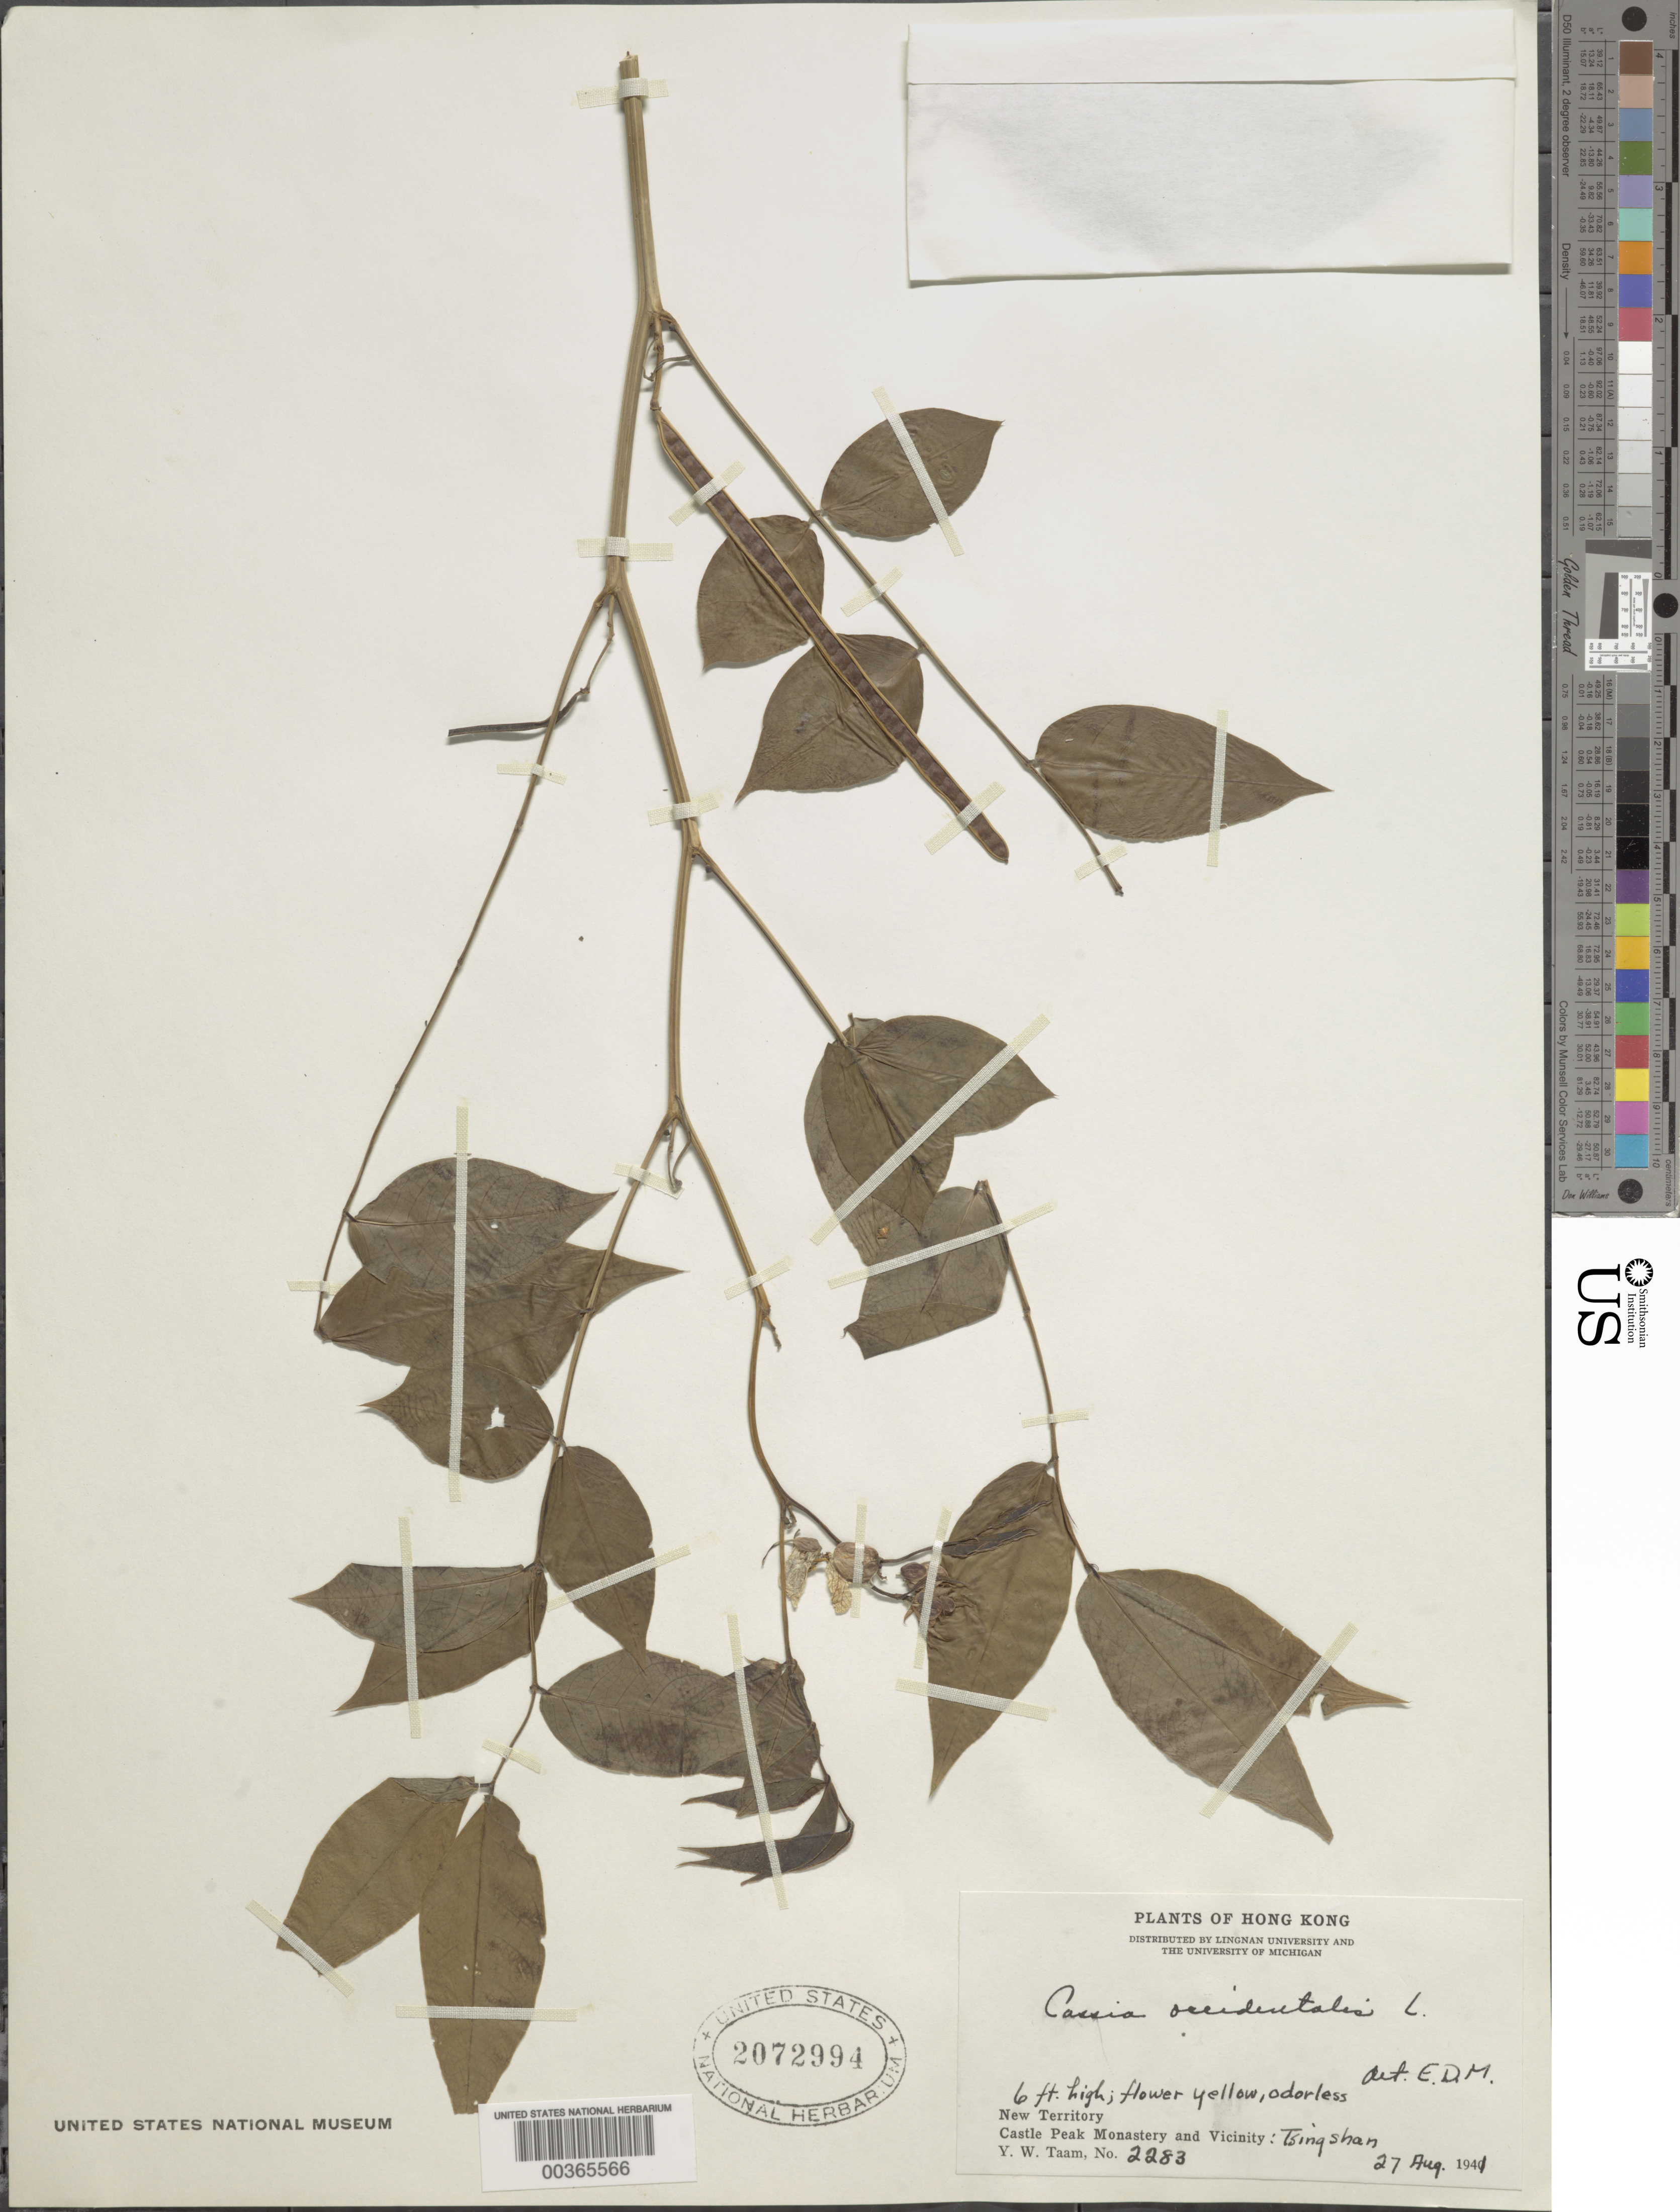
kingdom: Plantae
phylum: Tracheophyta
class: Magnoliopsida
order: Fabales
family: Fabaceae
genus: Senna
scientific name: Senna occidentalis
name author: (L.) Link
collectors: Y. W. Taam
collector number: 2283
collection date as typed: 27 Aug 1941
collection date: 1941-08-27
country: China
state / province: Hong Kong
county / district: New Territories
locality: Castle peak monastery and vicinity; tsingshan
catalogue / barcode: US 2072994